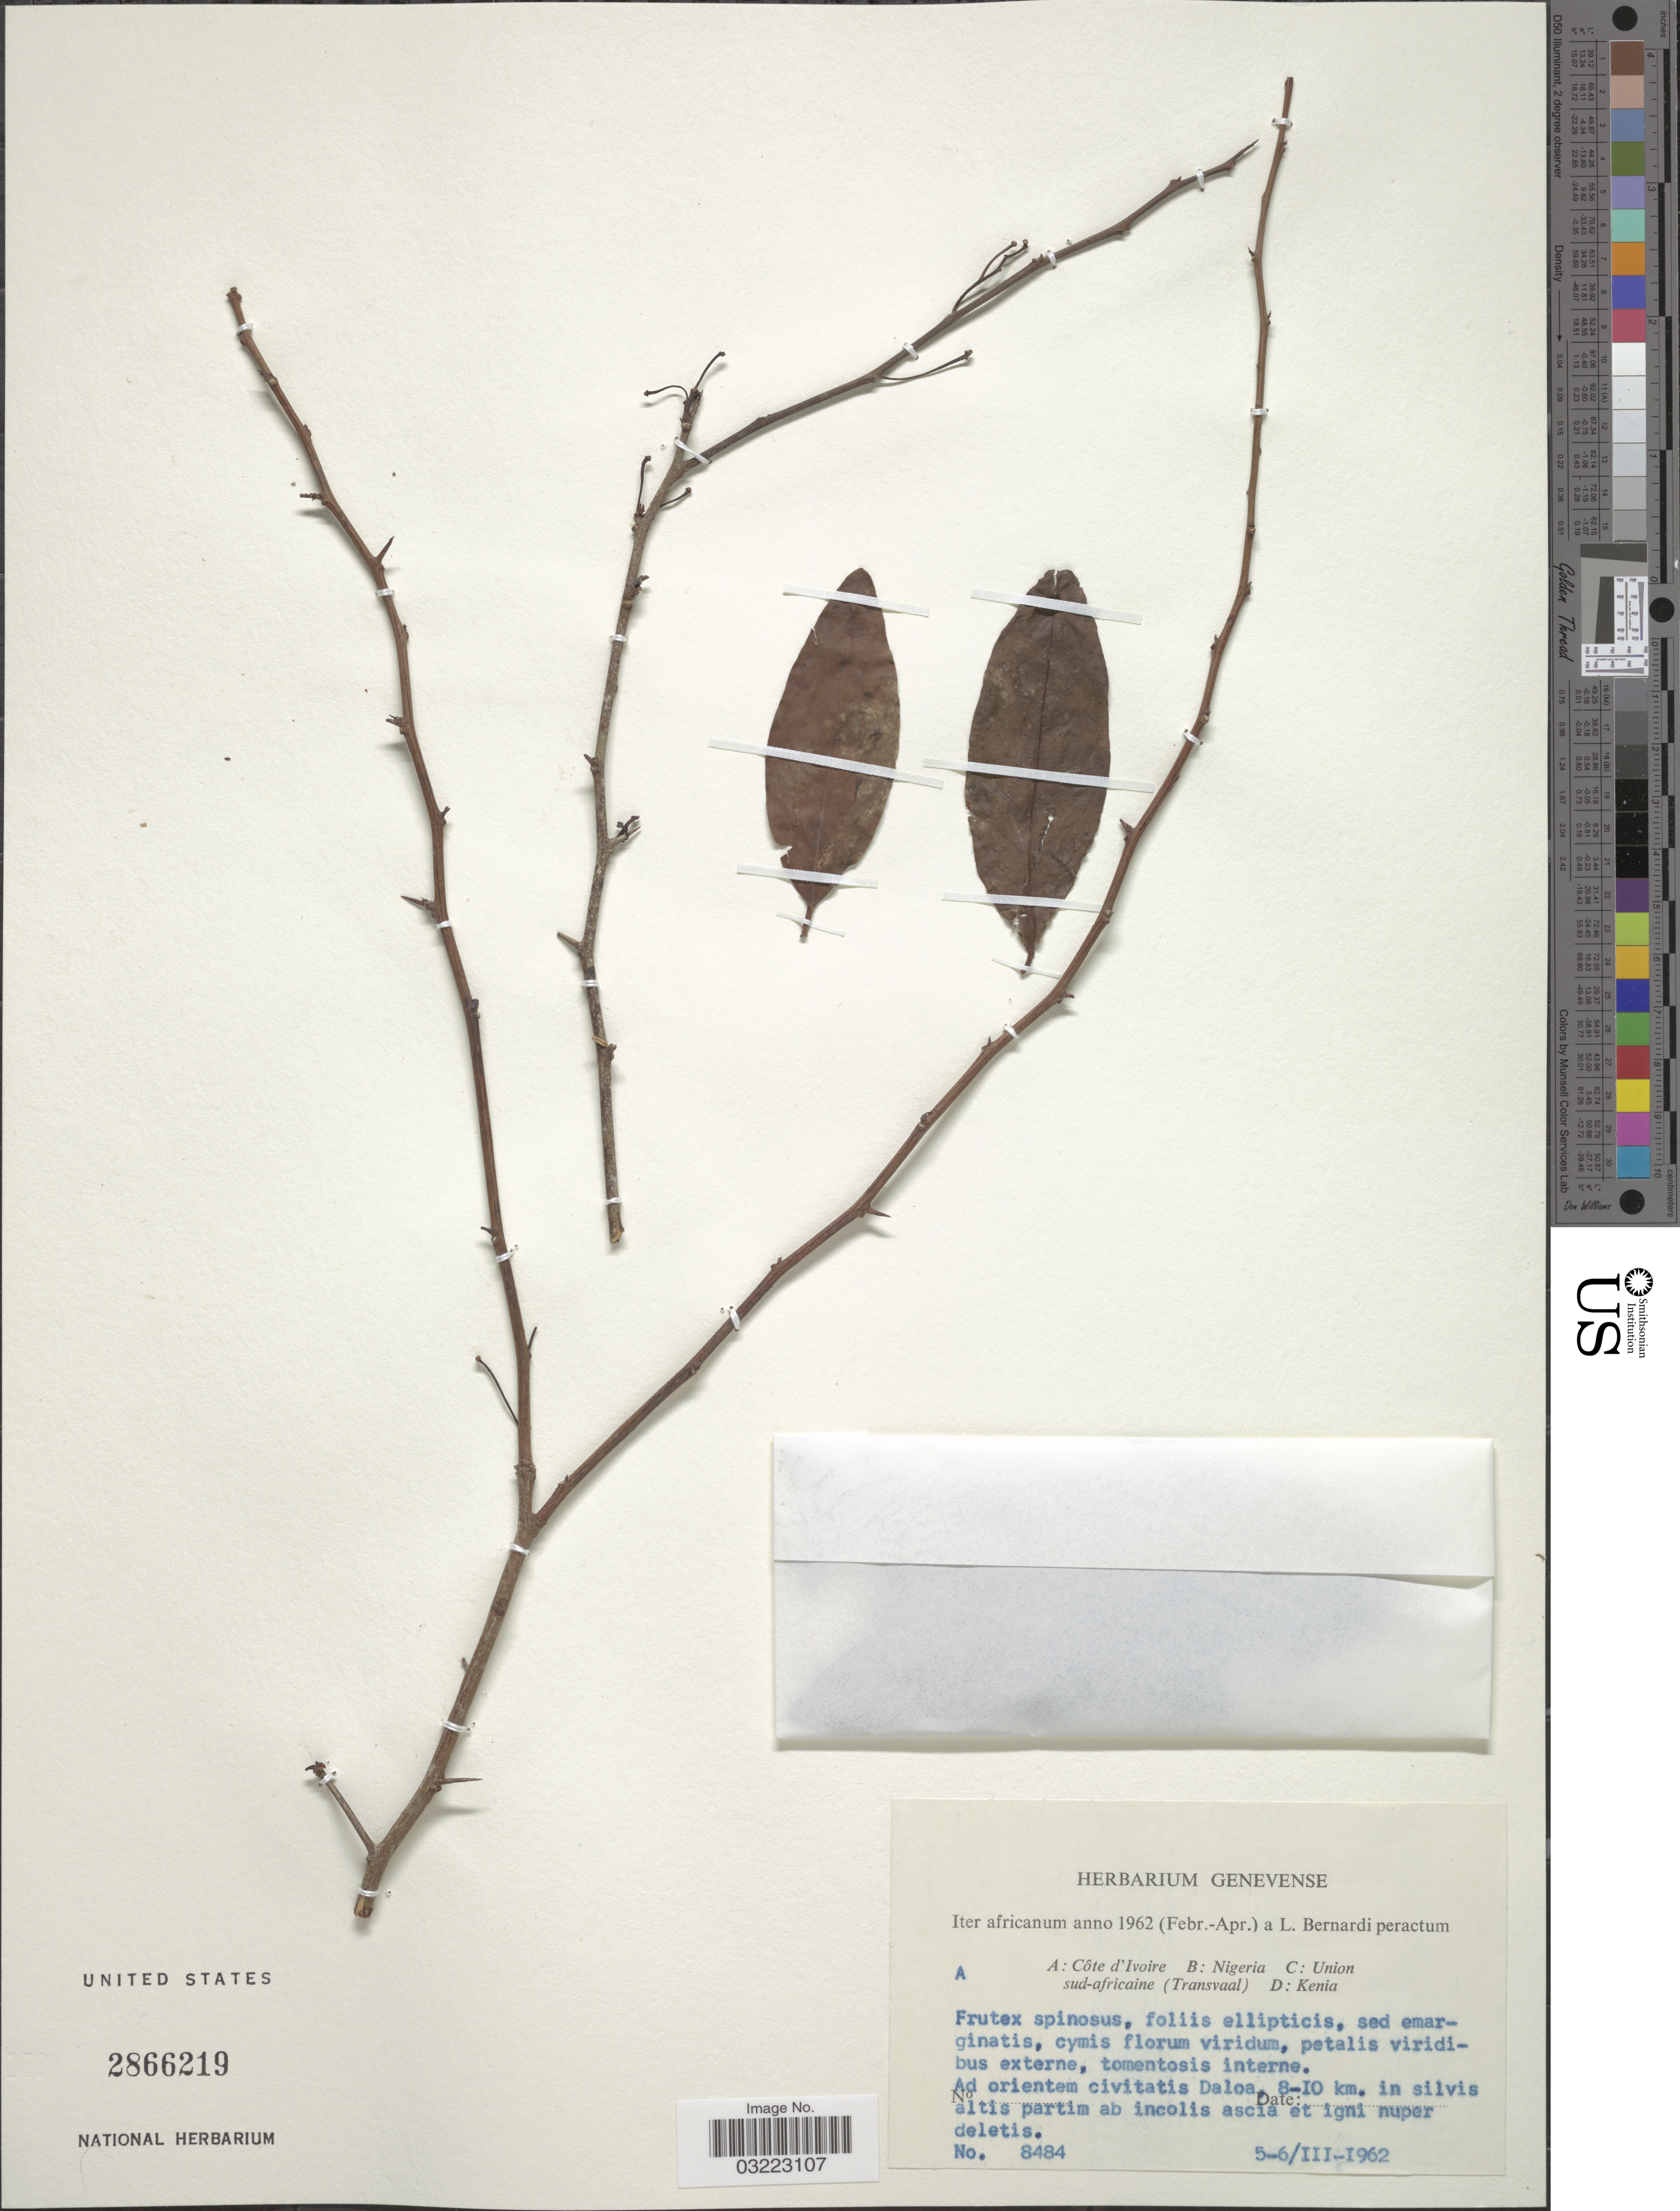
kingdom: Plantae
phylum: Tracheophyta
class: Magnoliopsida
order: Santalales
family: Ximeniaceae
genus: Ximenia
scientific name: Ximenia americana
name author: L.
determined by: Amshoff, G. J. H.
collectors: L. Bernardi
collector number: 8484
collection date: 1962-03-05/1962-03-06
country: Ivory Coast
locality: Côte d'Ivoire. Ad orientem civitatis Daloa, 8-10 km. in silvis altis partim ab incolis ascia et igni nuper deletis.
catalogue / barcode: US 2866219